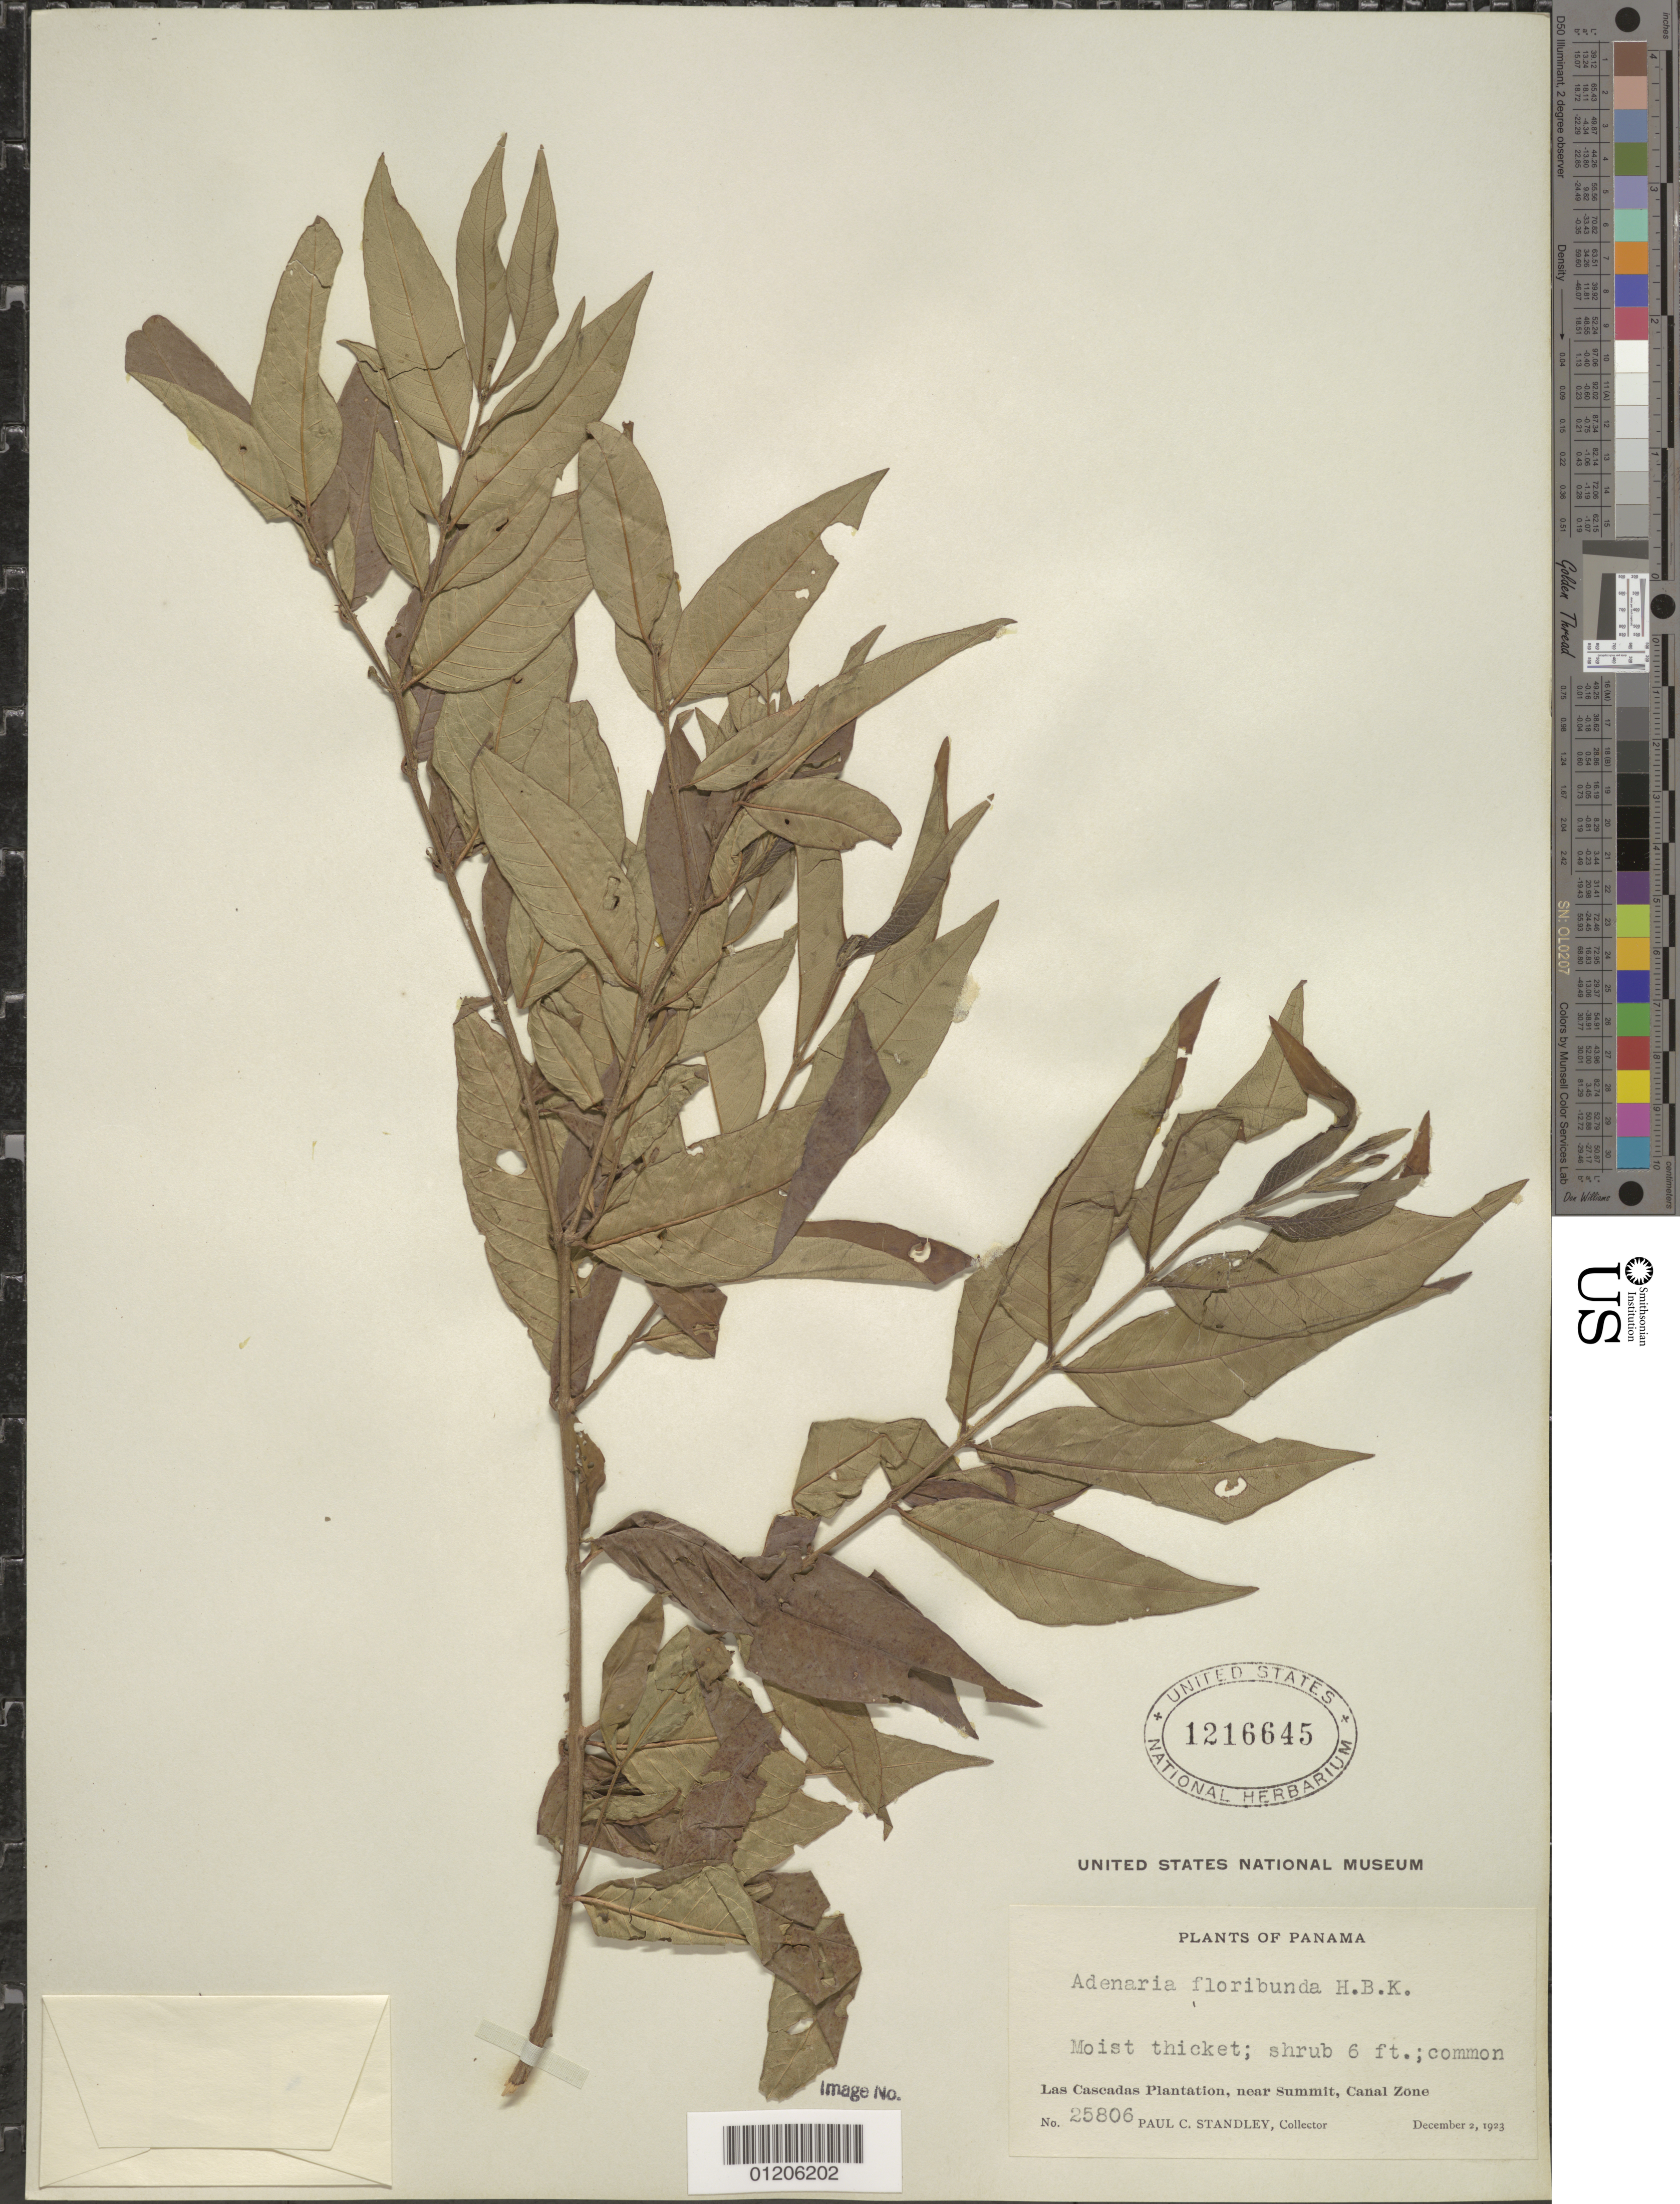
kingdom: Plantae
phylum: Tracheophyta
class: Magnoliopsida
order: Myrtales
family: Lythraceae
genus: Adenaria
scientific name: Adenaria floribunda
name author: Kunth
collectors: P. C. Standley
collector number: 25806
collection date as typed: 2 Dec 1923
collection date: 1923-12-02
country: Panama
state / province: Panamá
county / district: Canal Zone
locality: Las Cascadas Plantation, near Summit.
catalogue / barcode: US 1216645